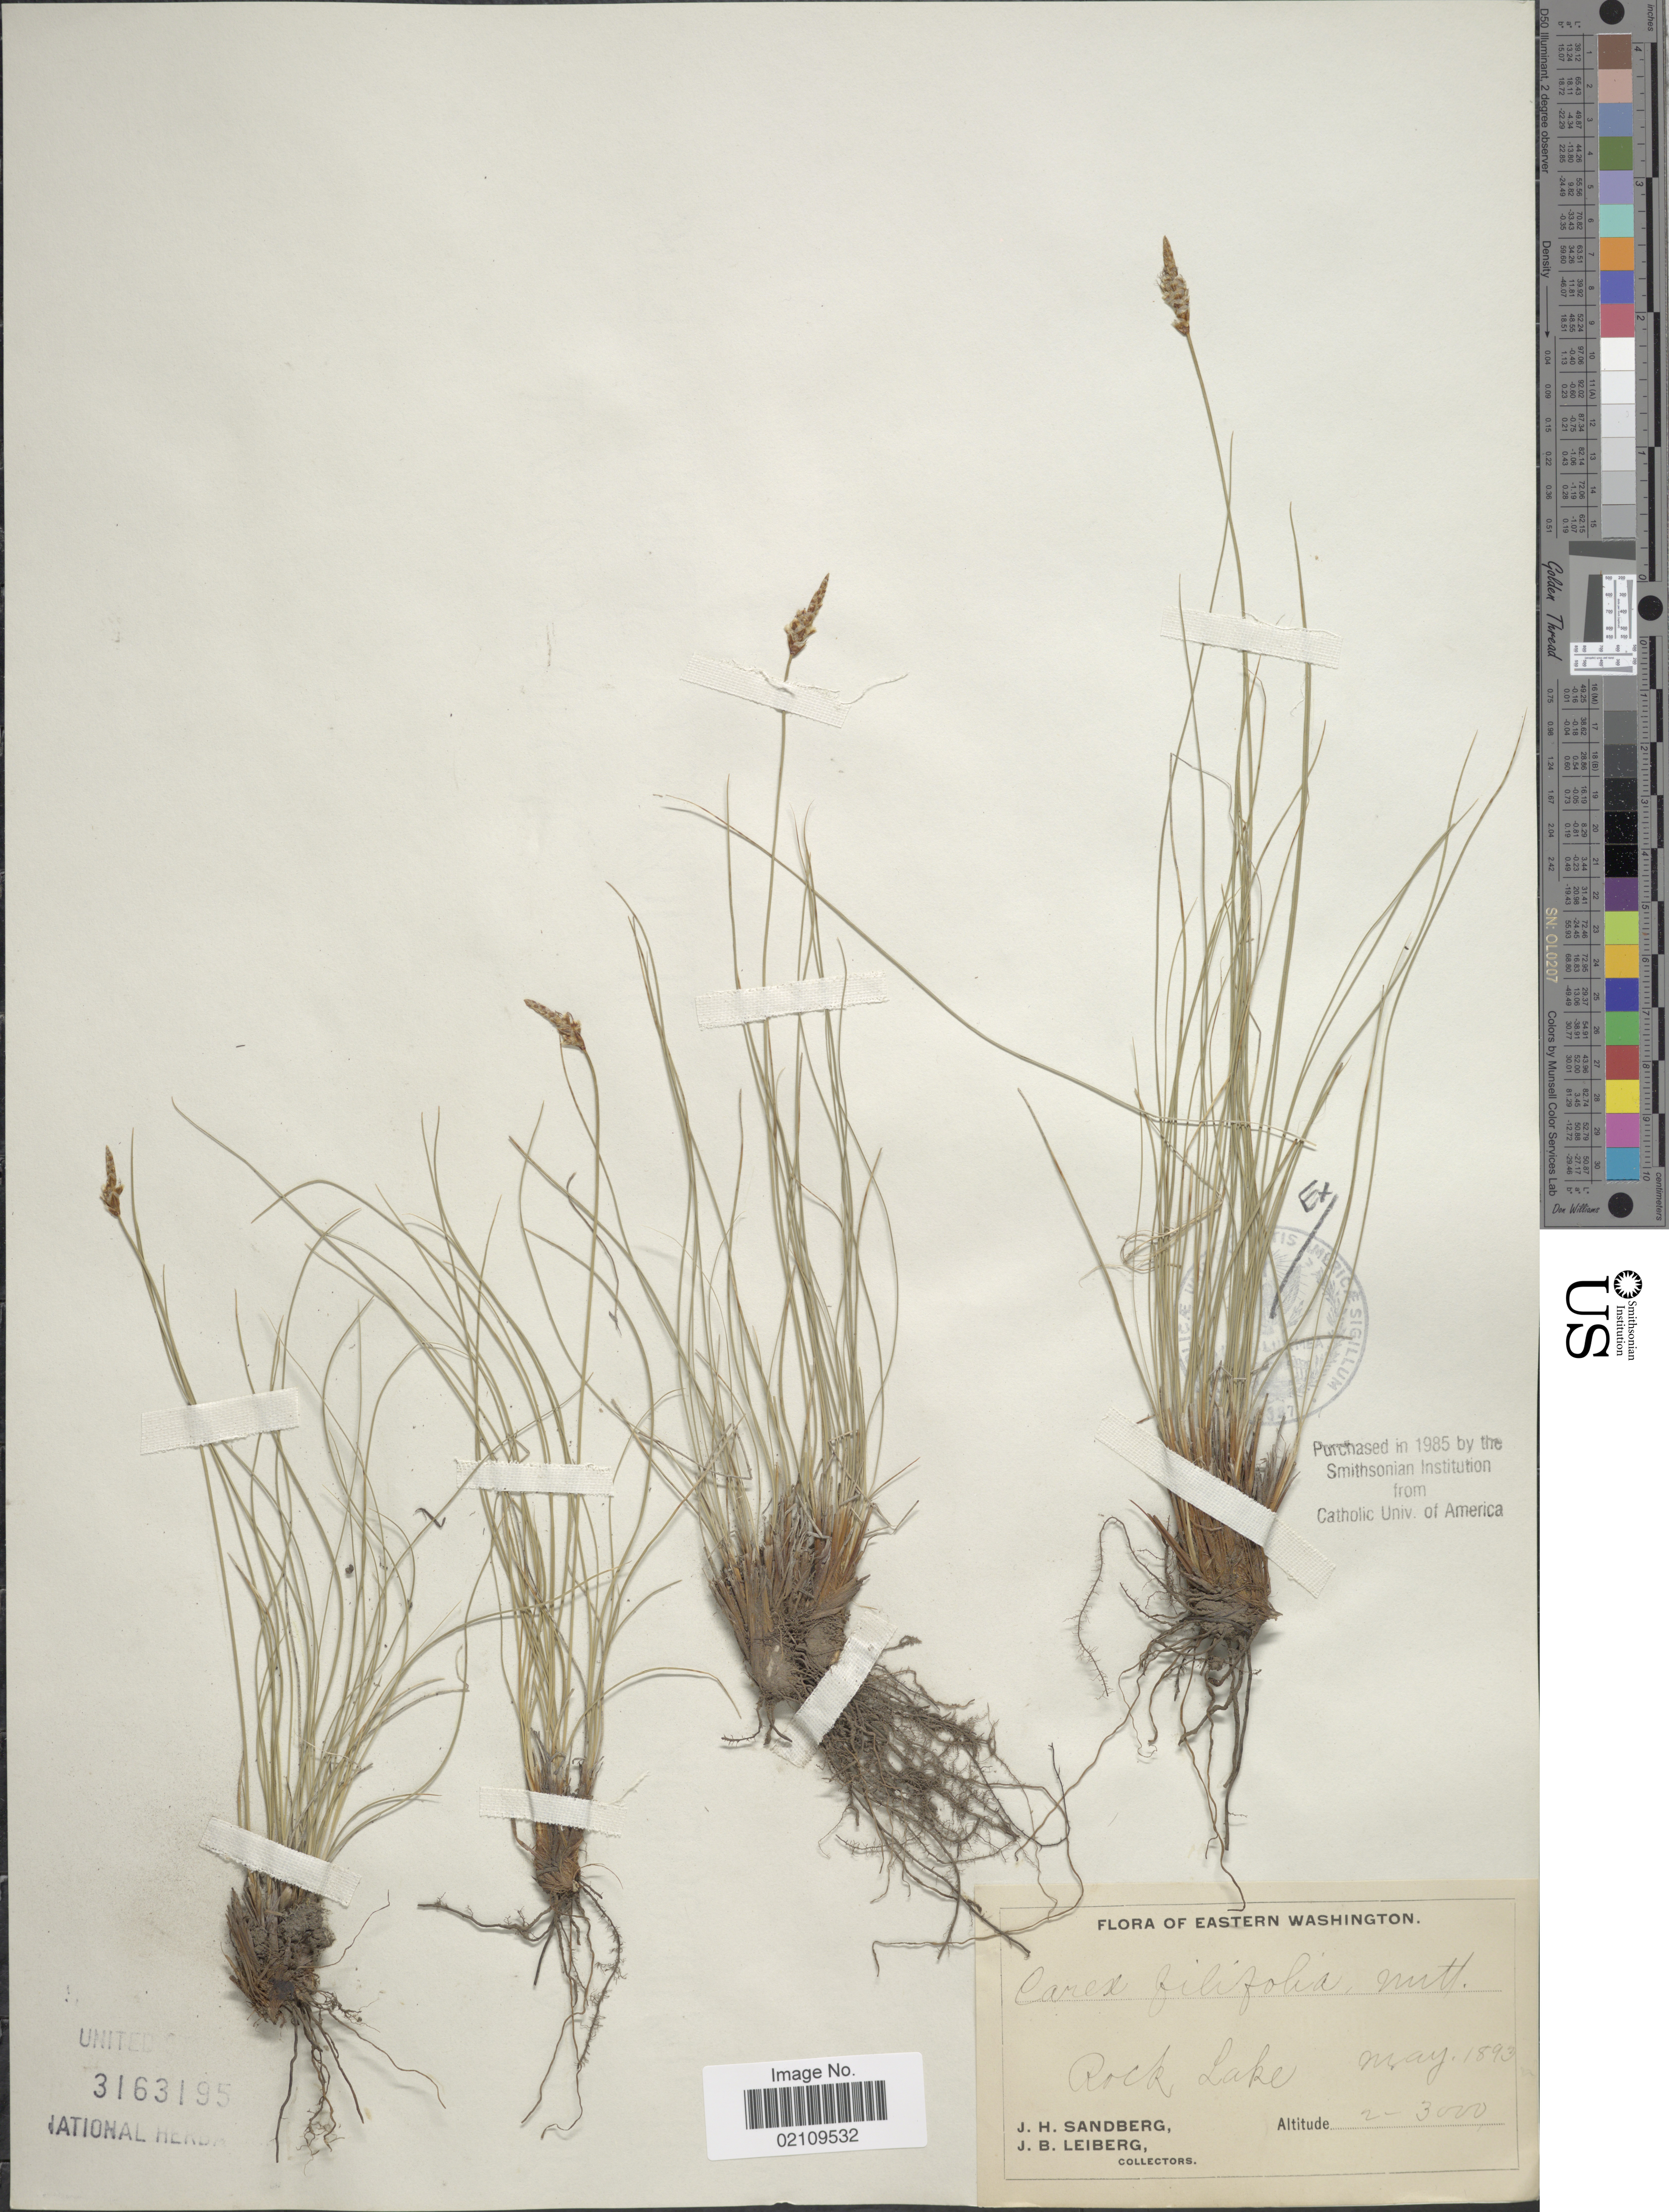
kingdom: Plantae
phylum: Tracheophyta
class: Liliopsida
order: Poales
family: Cyperaceae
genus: Carex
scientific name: Carex filifolia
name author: Nutt.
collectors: J. H. Sandberg & J. B. Leiberg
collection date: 1893-05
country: United States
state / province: Washington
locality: Eastern Washington, Rock Lake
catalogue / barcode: US 3163195